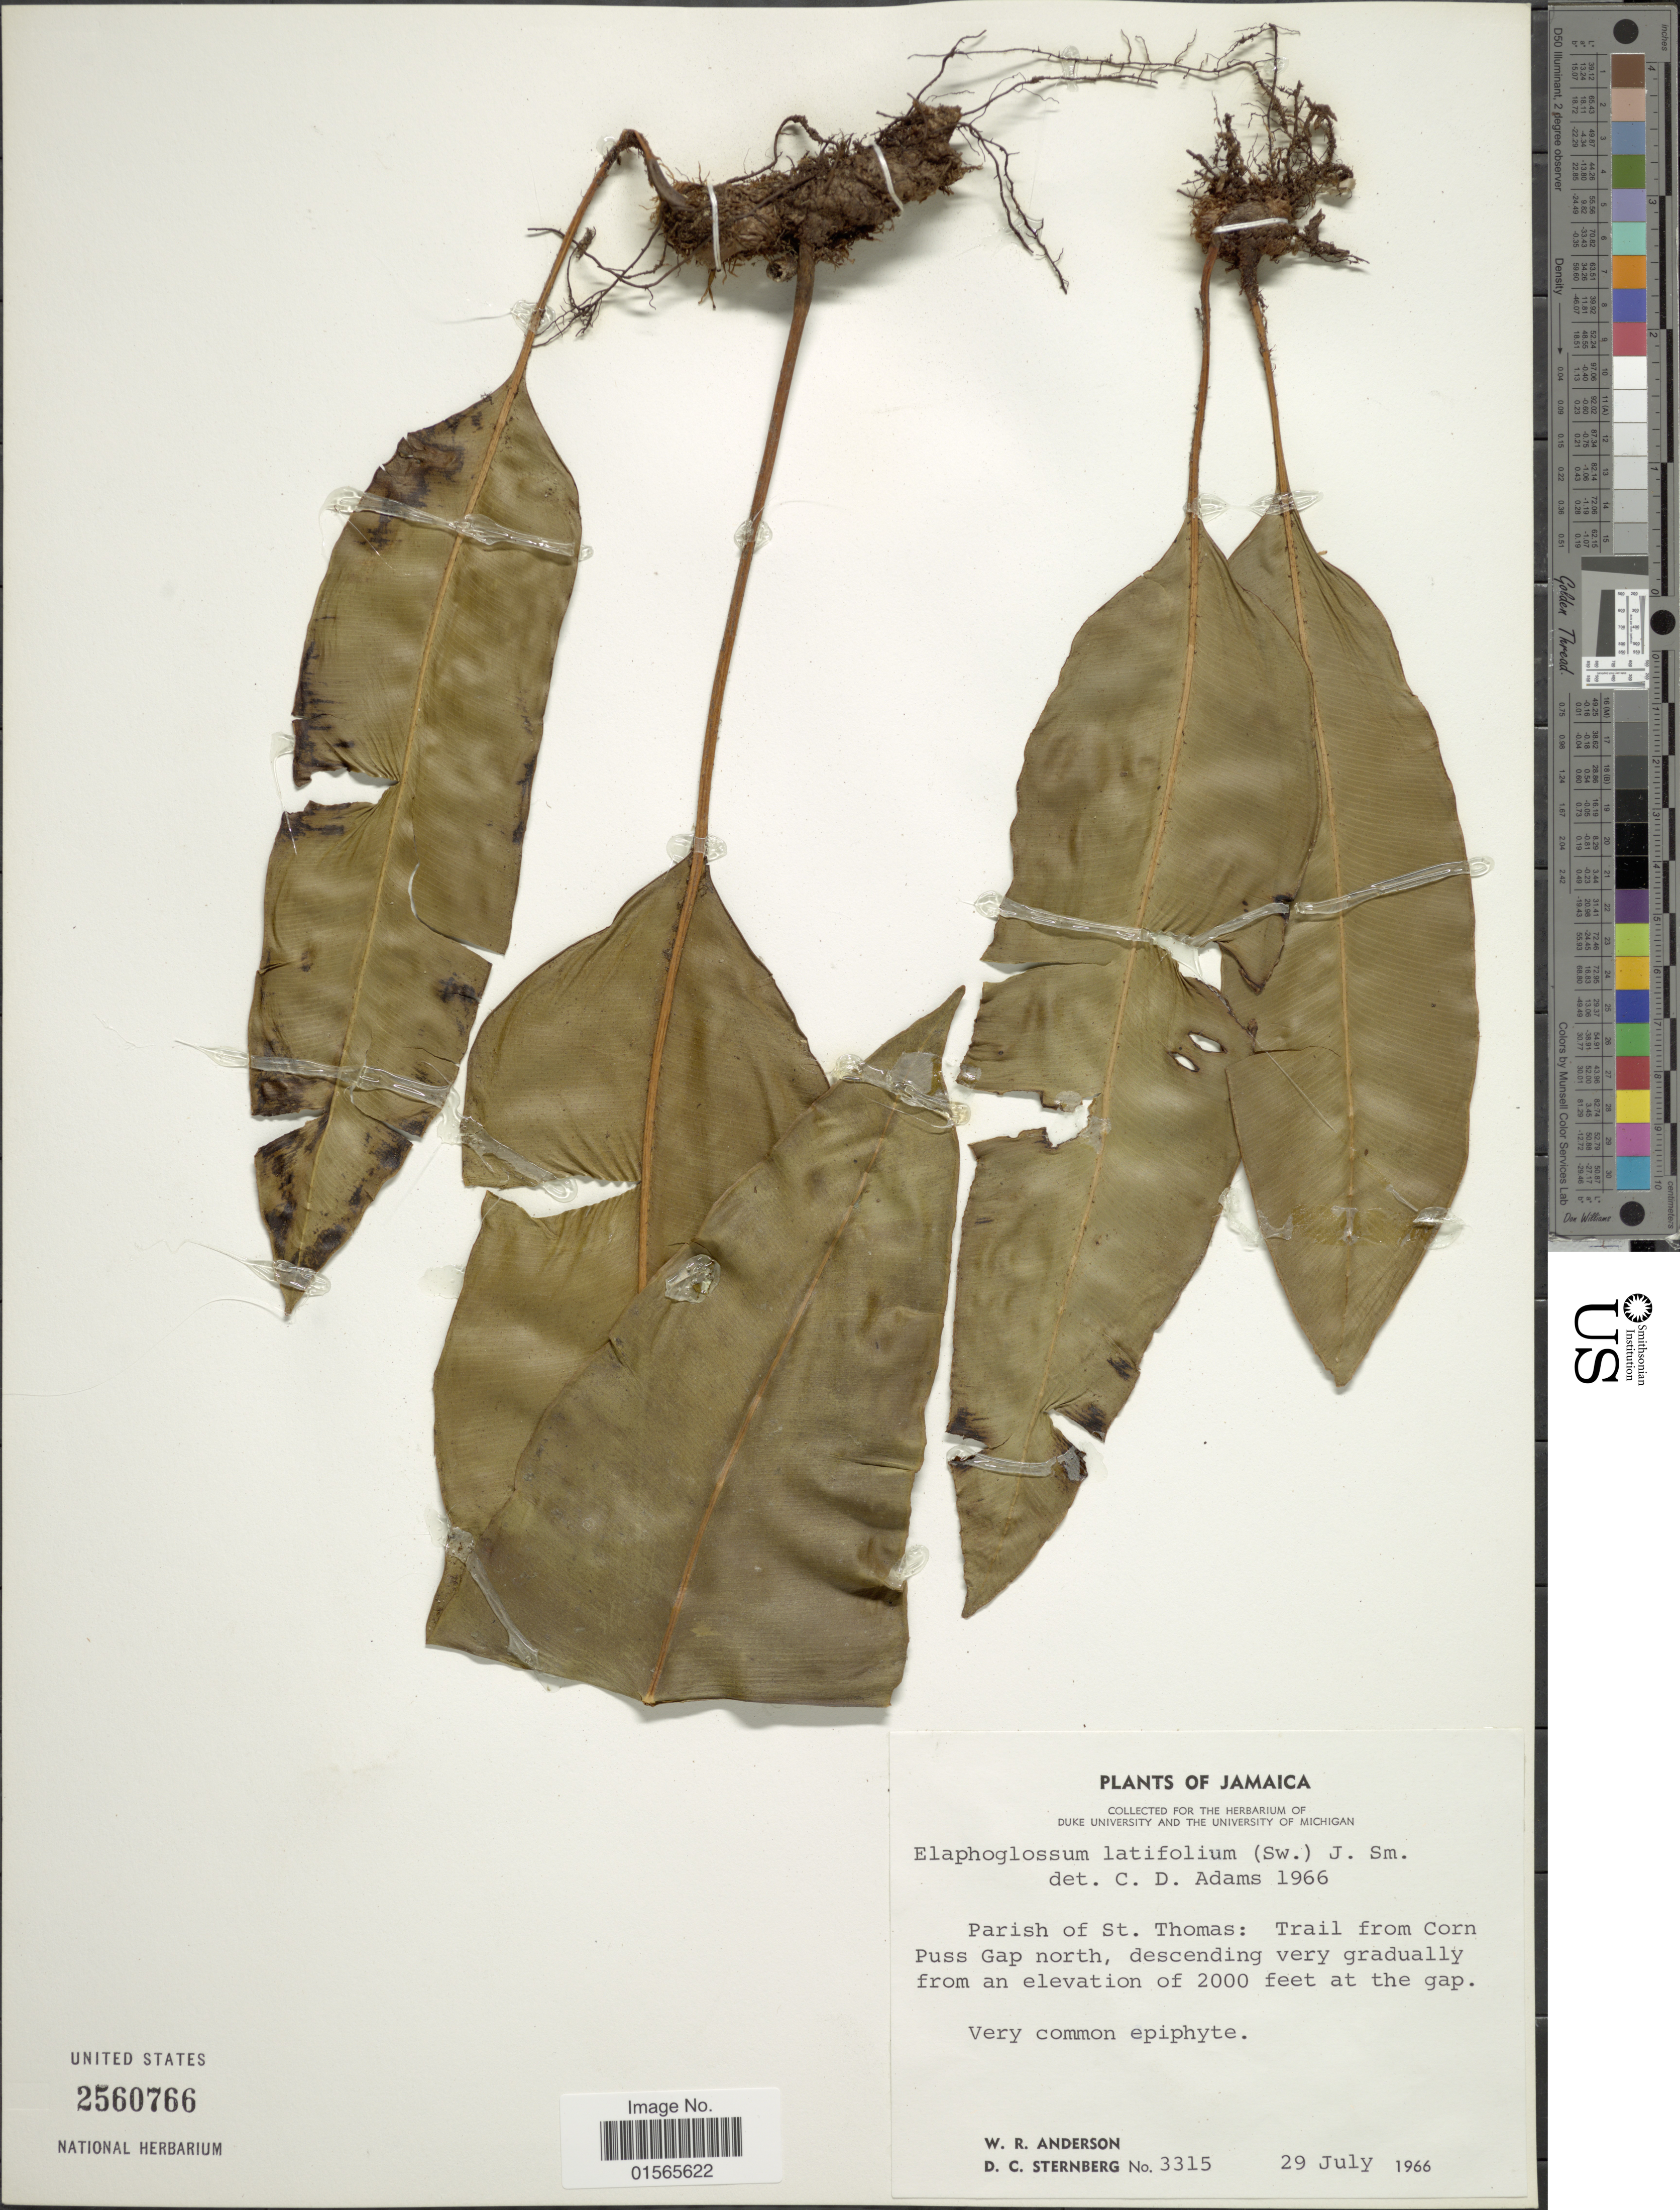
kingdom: Plantae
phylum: Tracheophyta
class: Polypodiopsida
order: Polypodiales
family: Dryopteridaceae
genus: Elaphoglossum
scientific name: Elaphoglossum latifolium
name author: (Sw.) J. Sm.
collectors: W. Anderson & D. Sternberg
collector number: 3315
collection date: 1966-07-29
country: Jamaica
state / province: Saint Thomas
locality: Parish of St. Thomas: Trail from Corn Puss Gap north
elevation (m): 610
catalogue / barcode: US 2560766